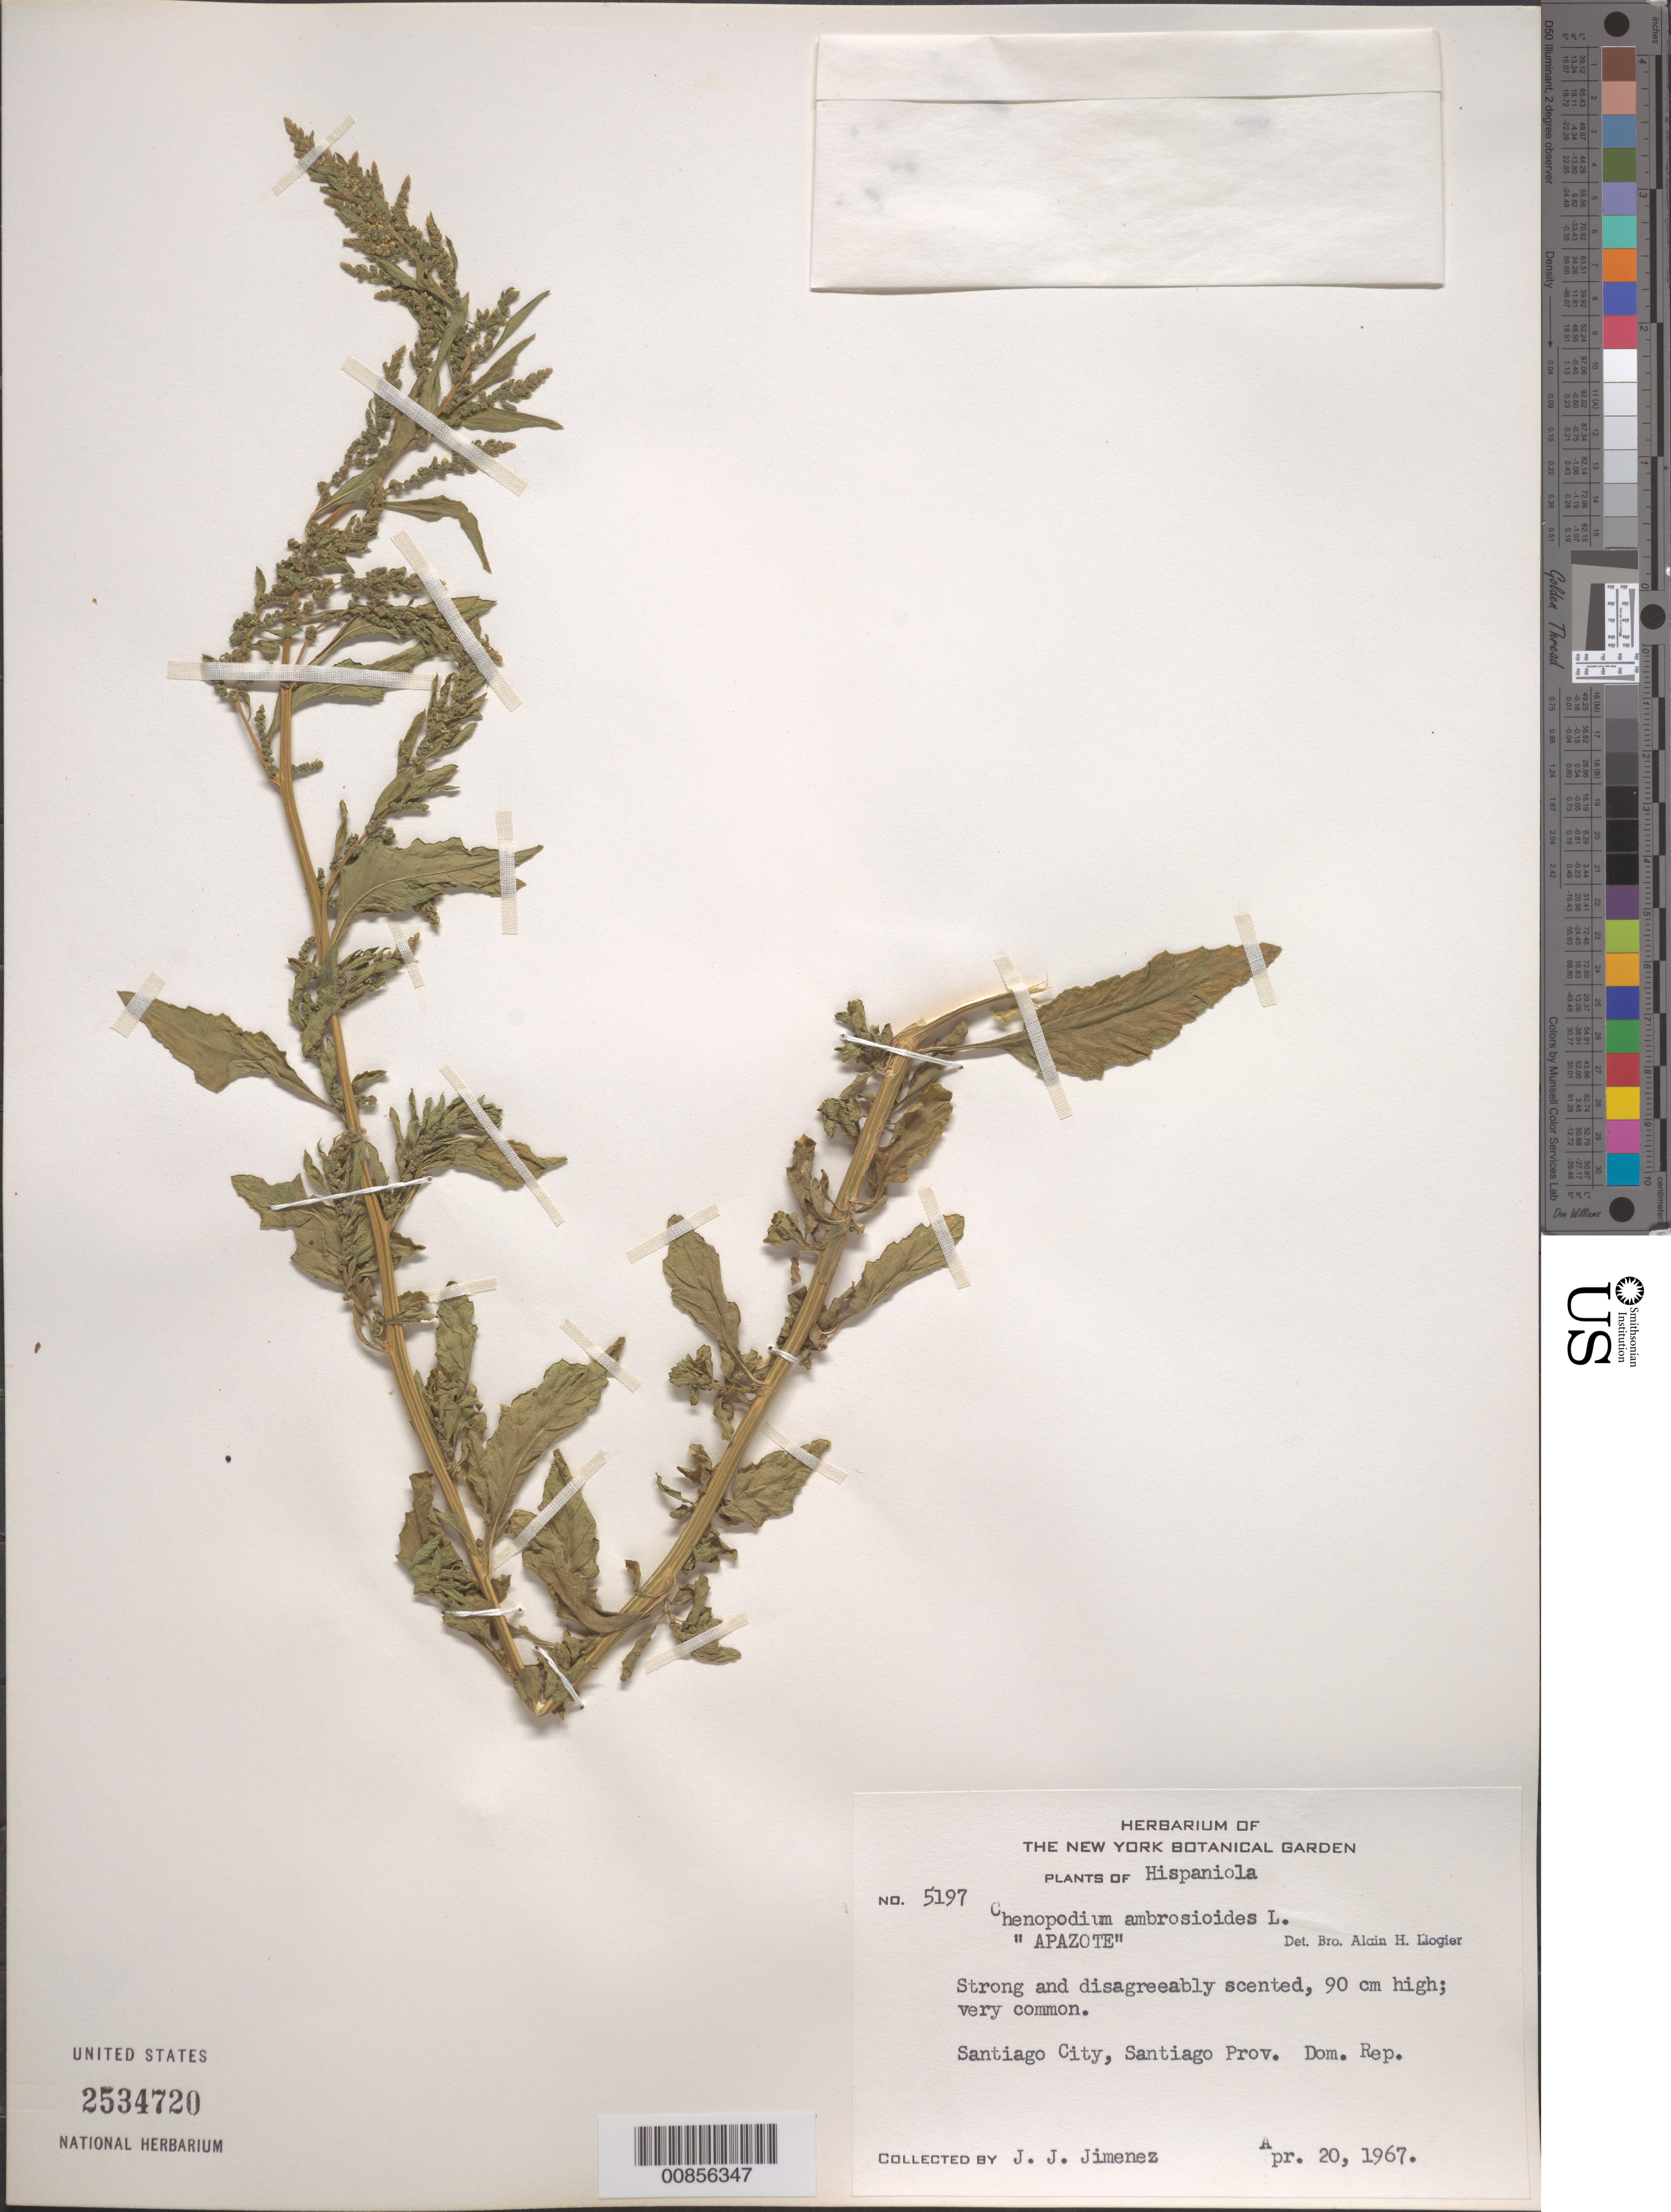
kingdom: Plantae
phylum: Tracheophyta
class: Magnoliopsida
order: Caryophyllales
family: Amaranthaceae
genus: Chenopodium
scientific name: Chenopodium ambrosioides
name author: L.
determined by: Liogier, Alain H.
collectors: J. J. Jiménez Almonte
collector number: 5197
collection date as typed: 20 Apr 1967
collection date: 1967-04-20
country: Dominican Republic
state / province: Santiago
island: Hispaniola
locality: Santiago City.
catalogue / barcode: US 2534720